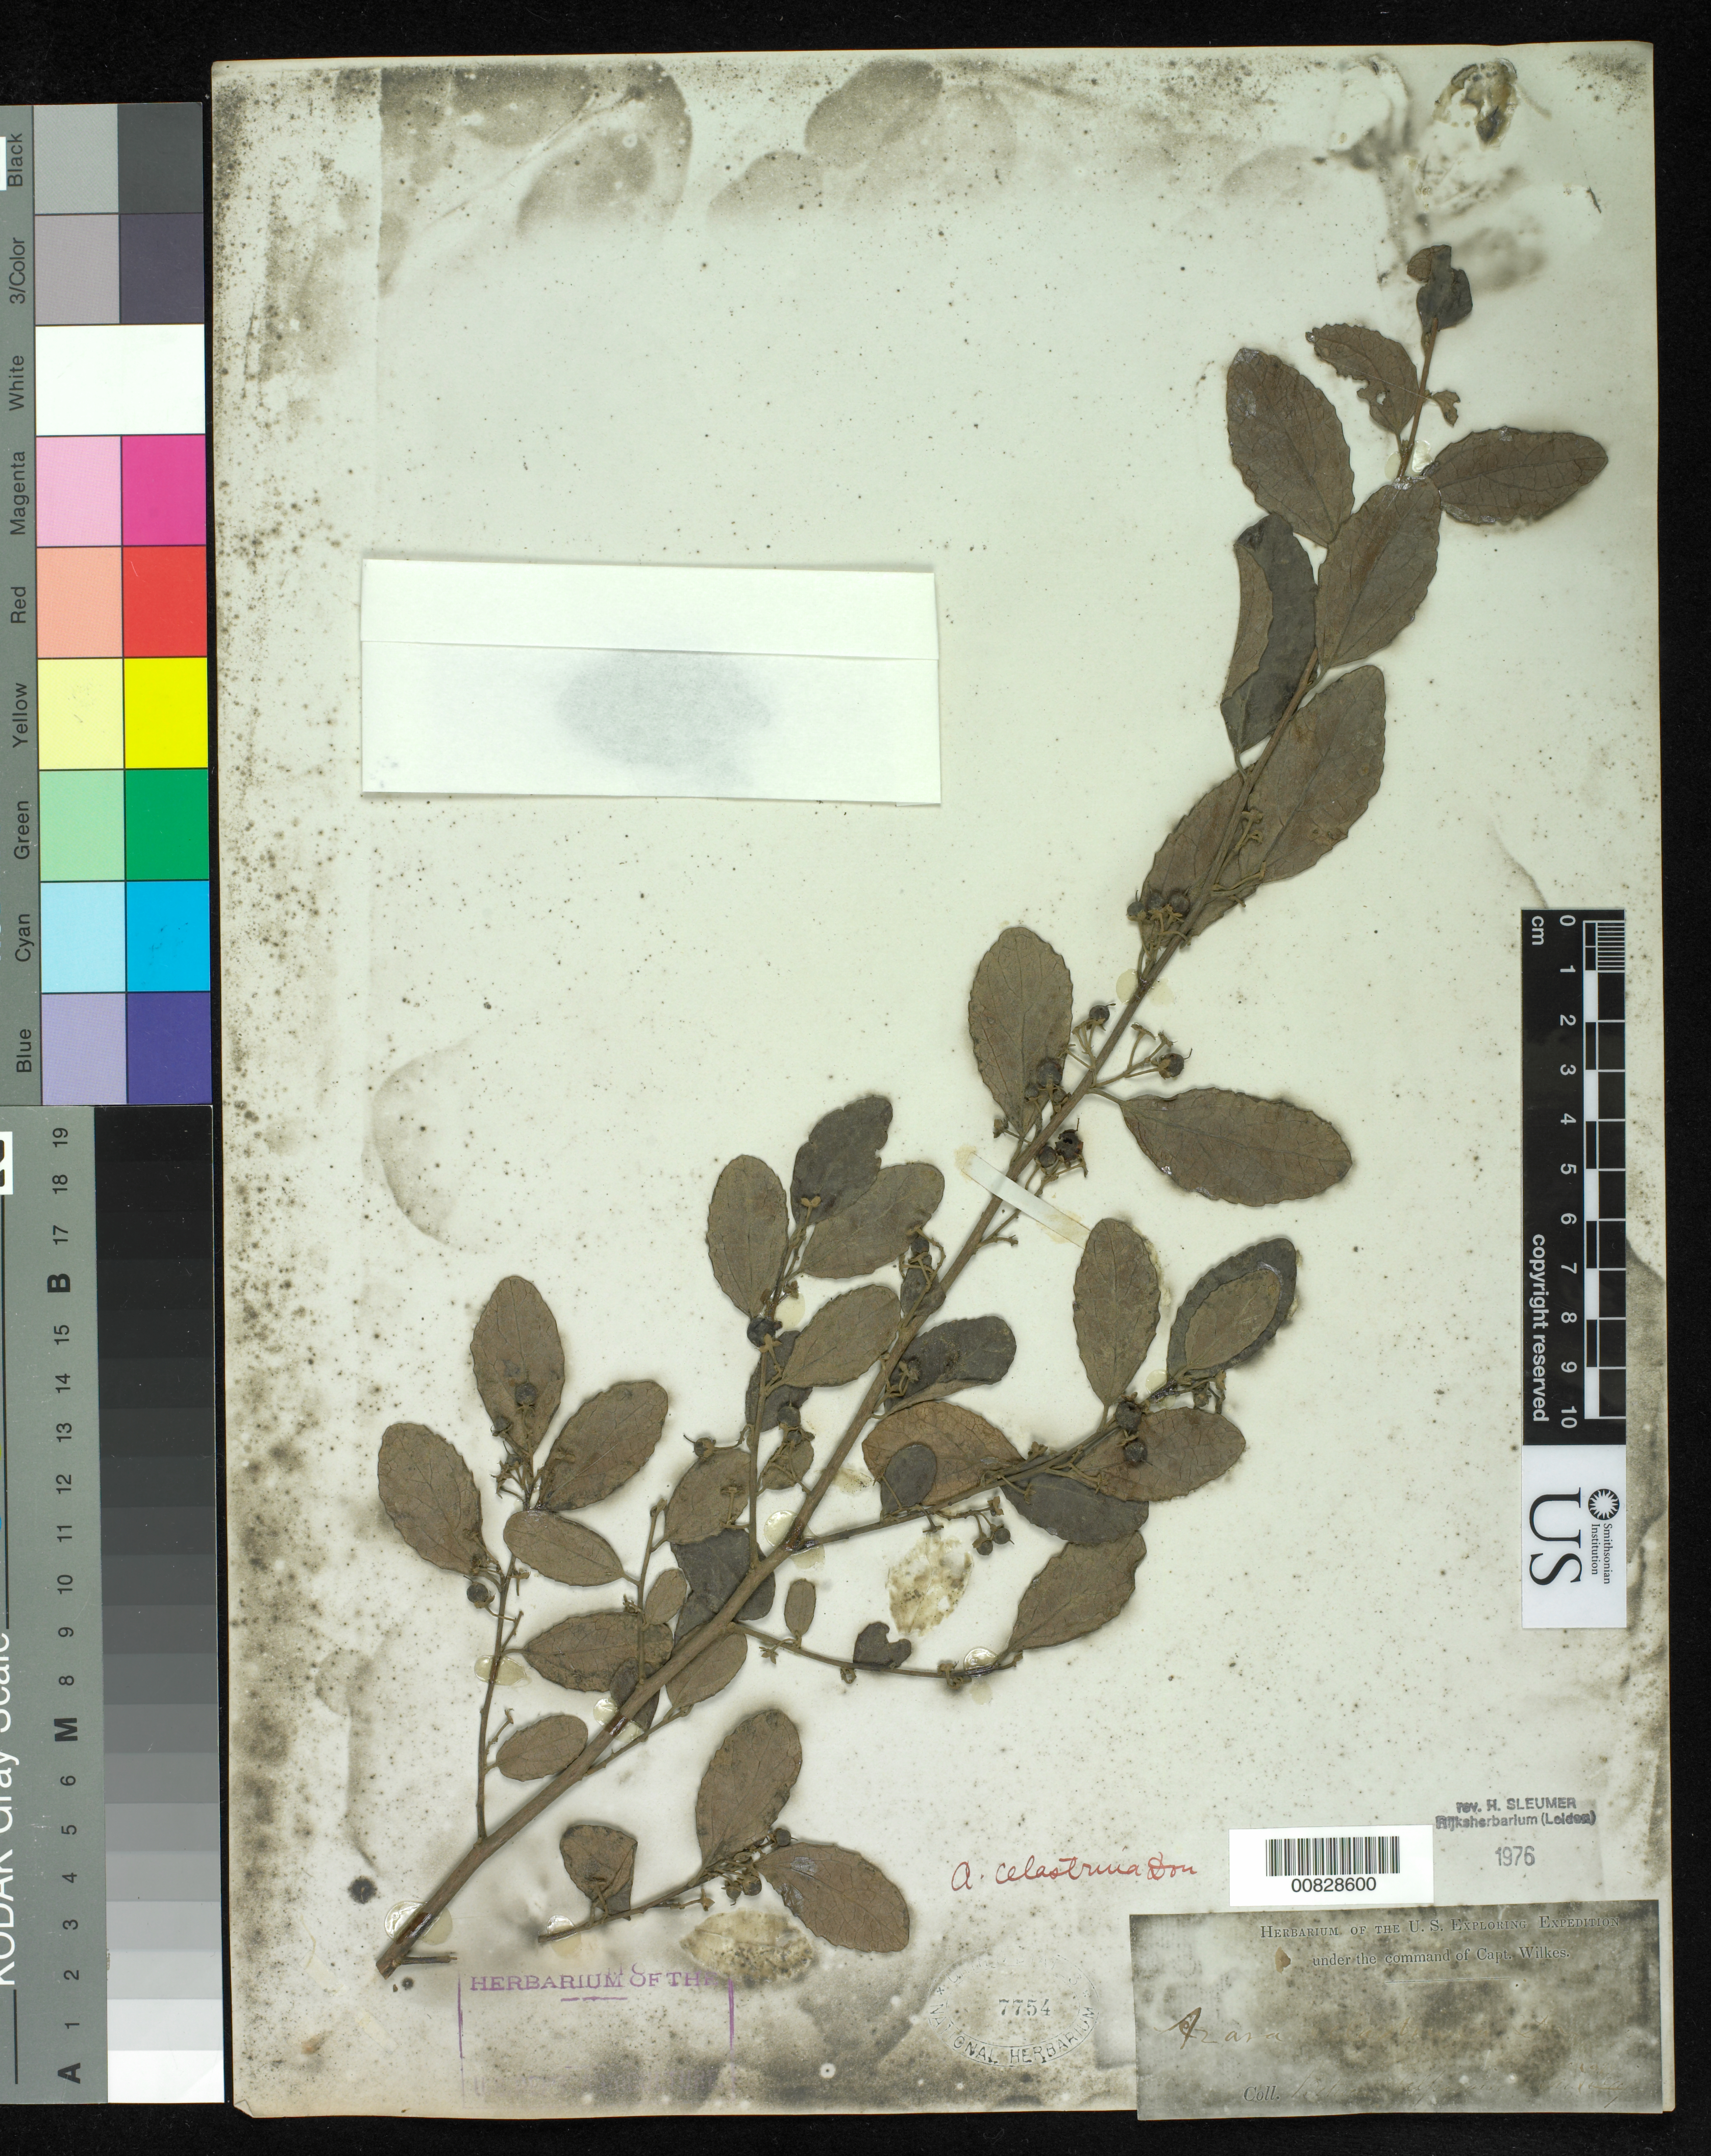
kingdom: Plantae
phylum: Tracheophyta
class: Magnoliopsida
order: Malpighiales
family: Salicaceae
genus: Azara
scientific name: Azara celastrina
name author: D. Don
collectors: Wilkes Explor. Exped.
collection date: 1838/1842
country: Chile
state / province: Valparaíso (V)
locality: between Valparaiso (illegible)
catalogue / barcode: US 7754